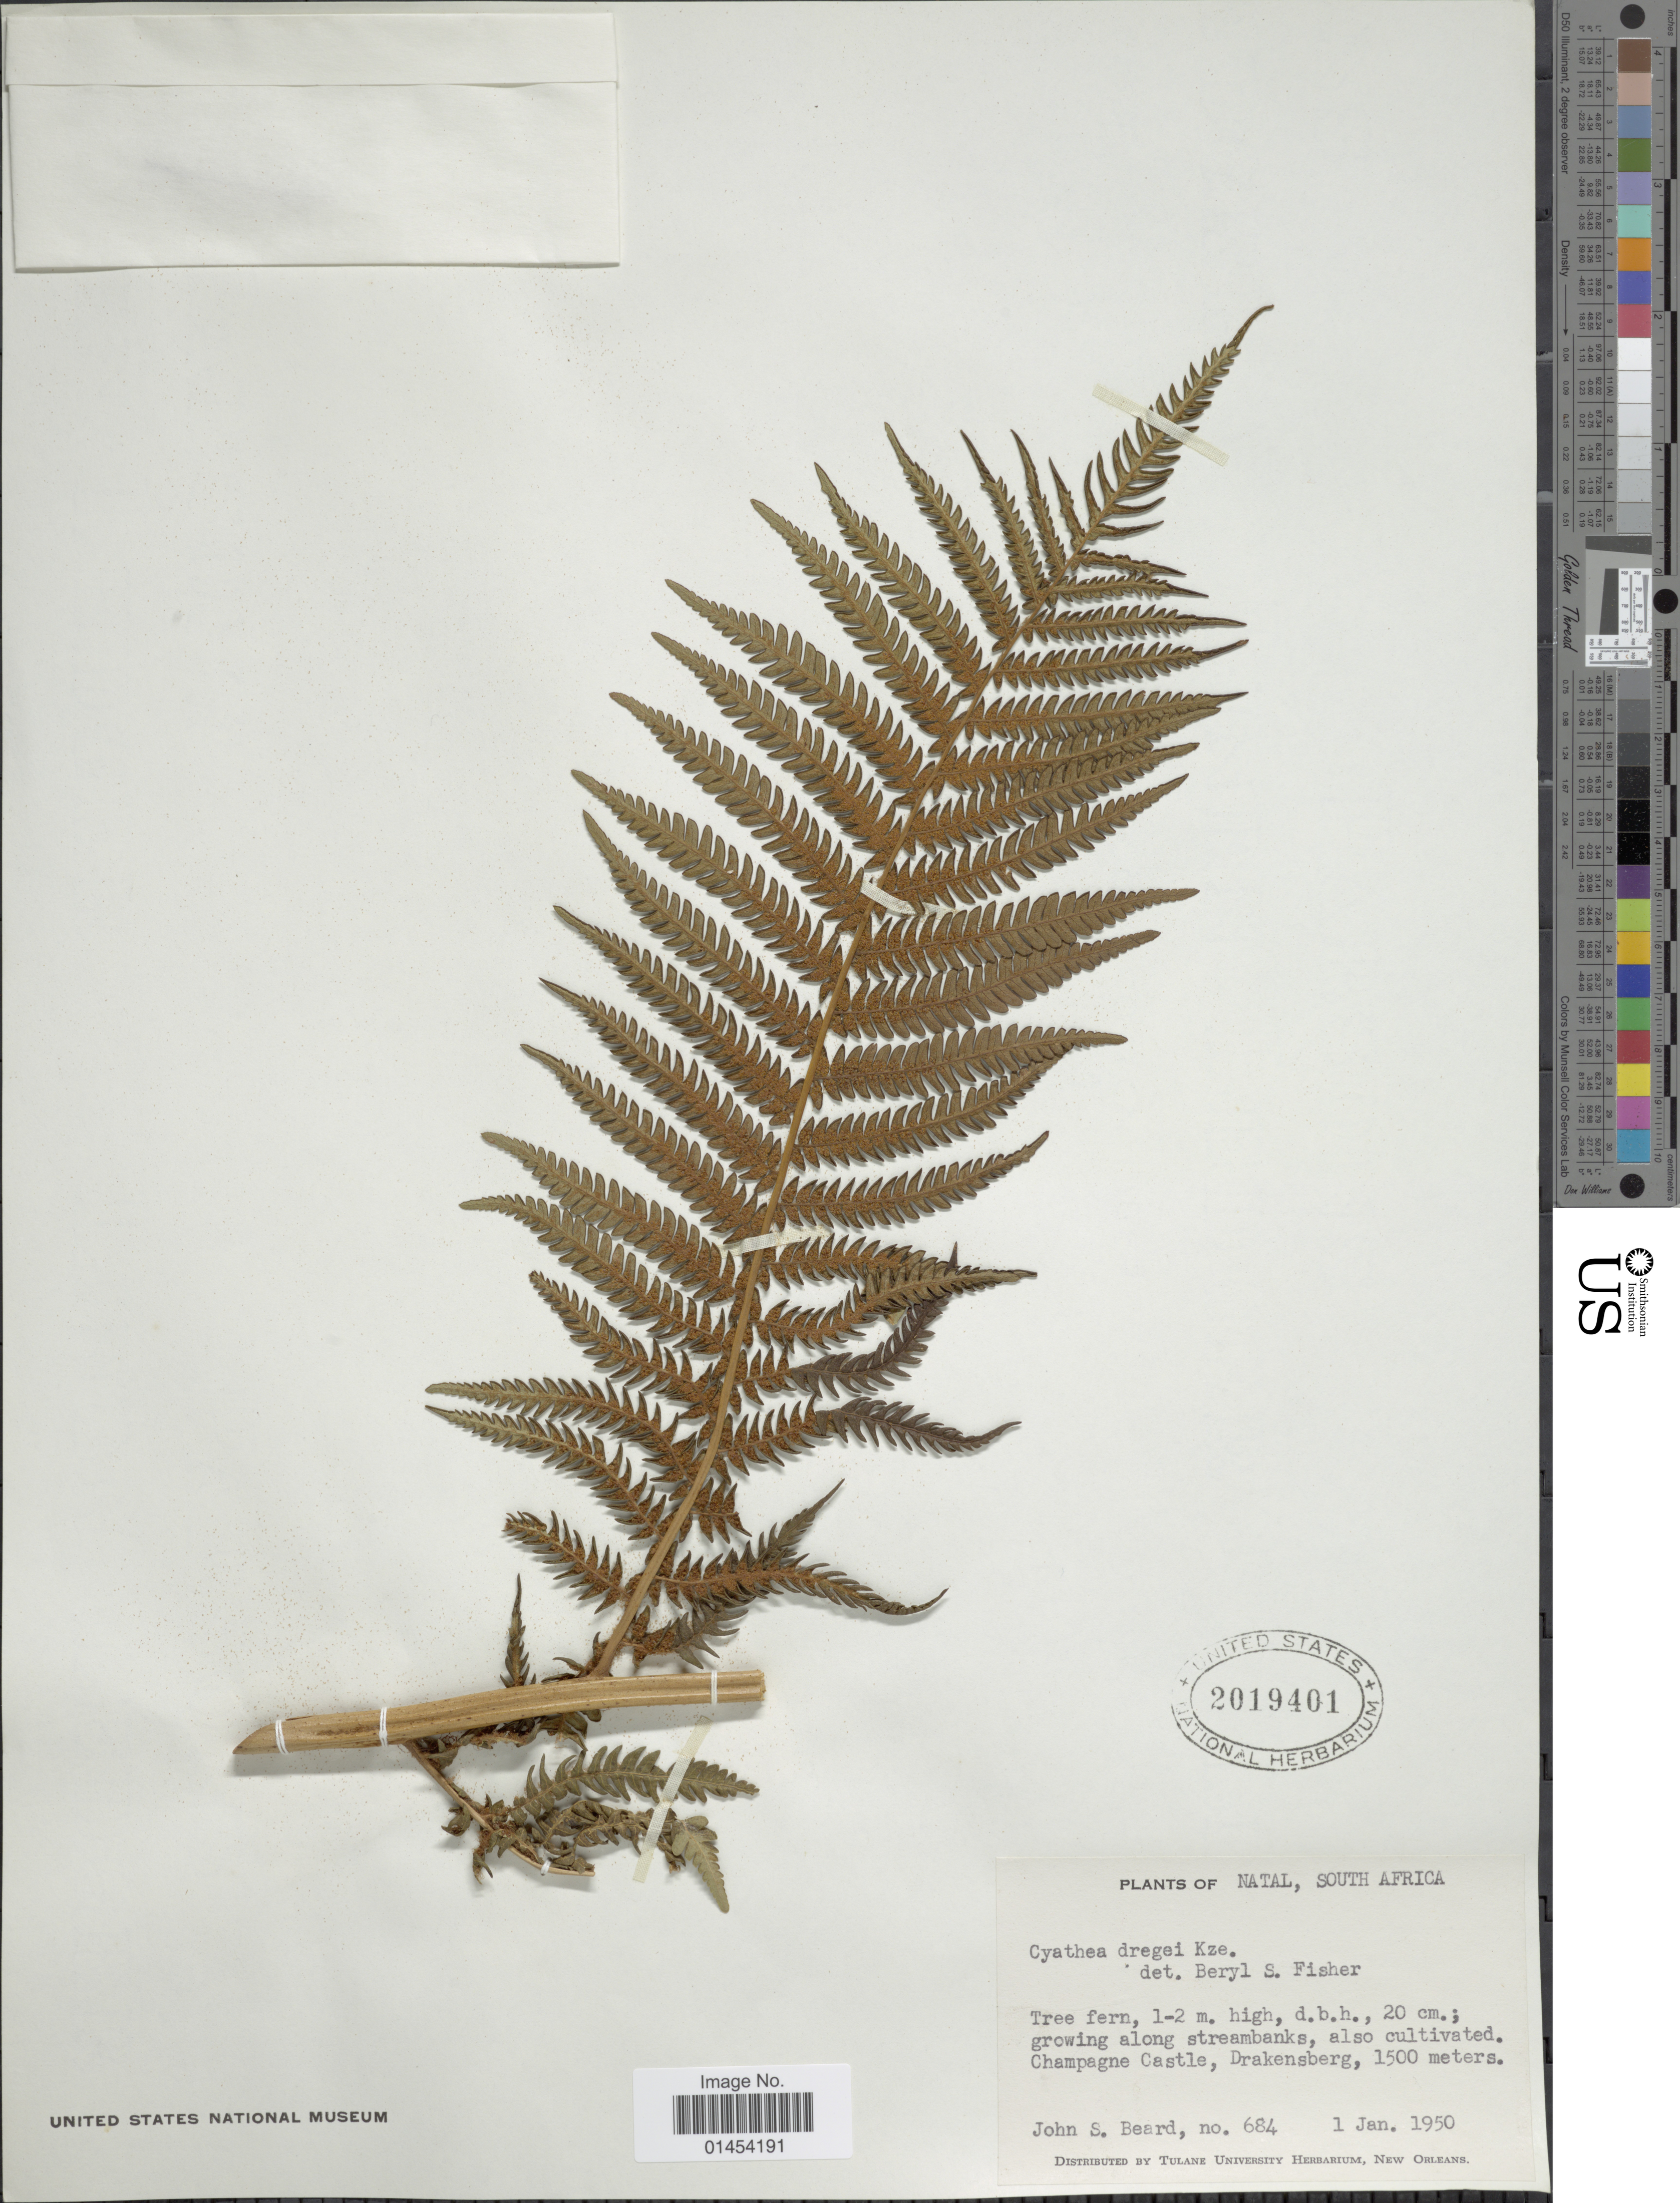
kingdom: Plantae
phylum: Tracheophyta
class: Polypodiopsida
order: Cyatheales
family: Cyatheaceae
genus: Cyathea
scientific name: Cyathea dregei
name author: Kunze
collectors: J. Beard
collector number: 684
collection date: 1950-01-01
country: South Africa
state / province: KwaZulu-Natal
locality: Natal. Champagne Castle, Drakensberg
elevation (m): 1500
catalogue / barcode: US 2019401